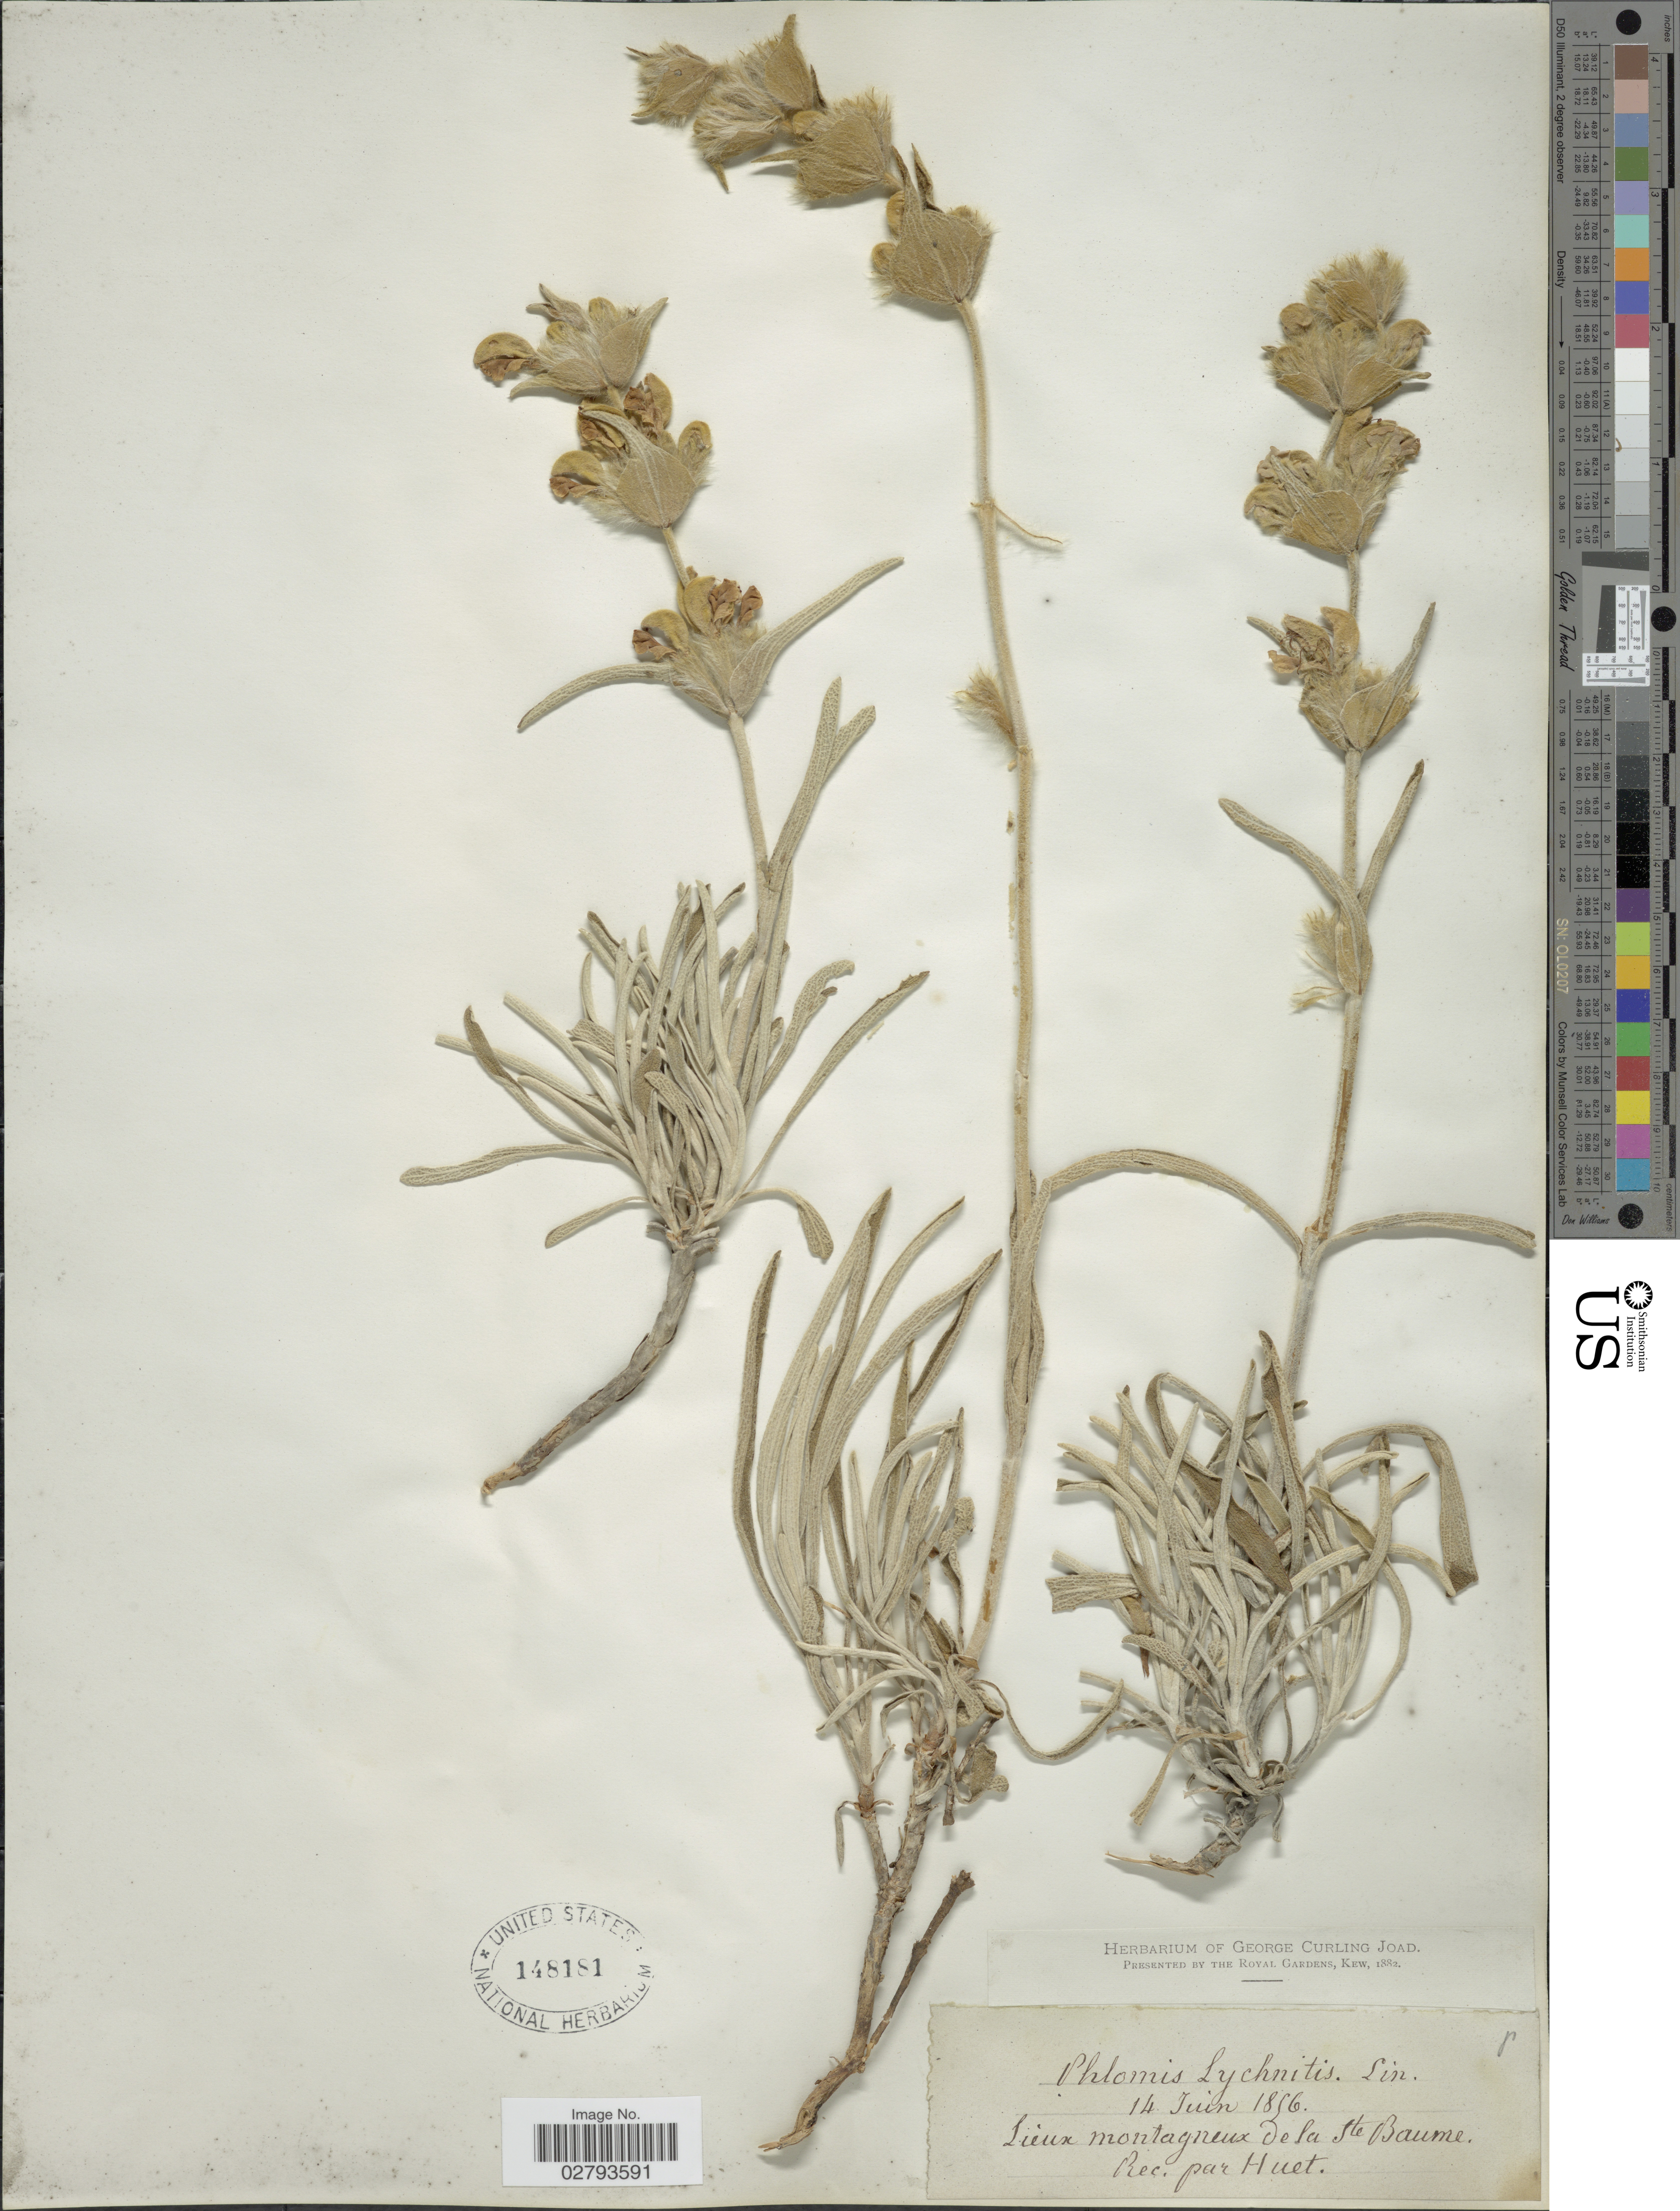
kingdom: Plantae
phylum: Tracheophyta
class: Magnoliopsida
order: Lamiales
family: Lamiaceae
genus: Phlomis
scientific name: Phlomis lychnitis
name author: L.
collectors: -. Huet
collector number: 8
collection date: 1856-06-14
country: France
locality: Lieux montagneux de la Sta Bauma.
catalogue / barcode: US 148181